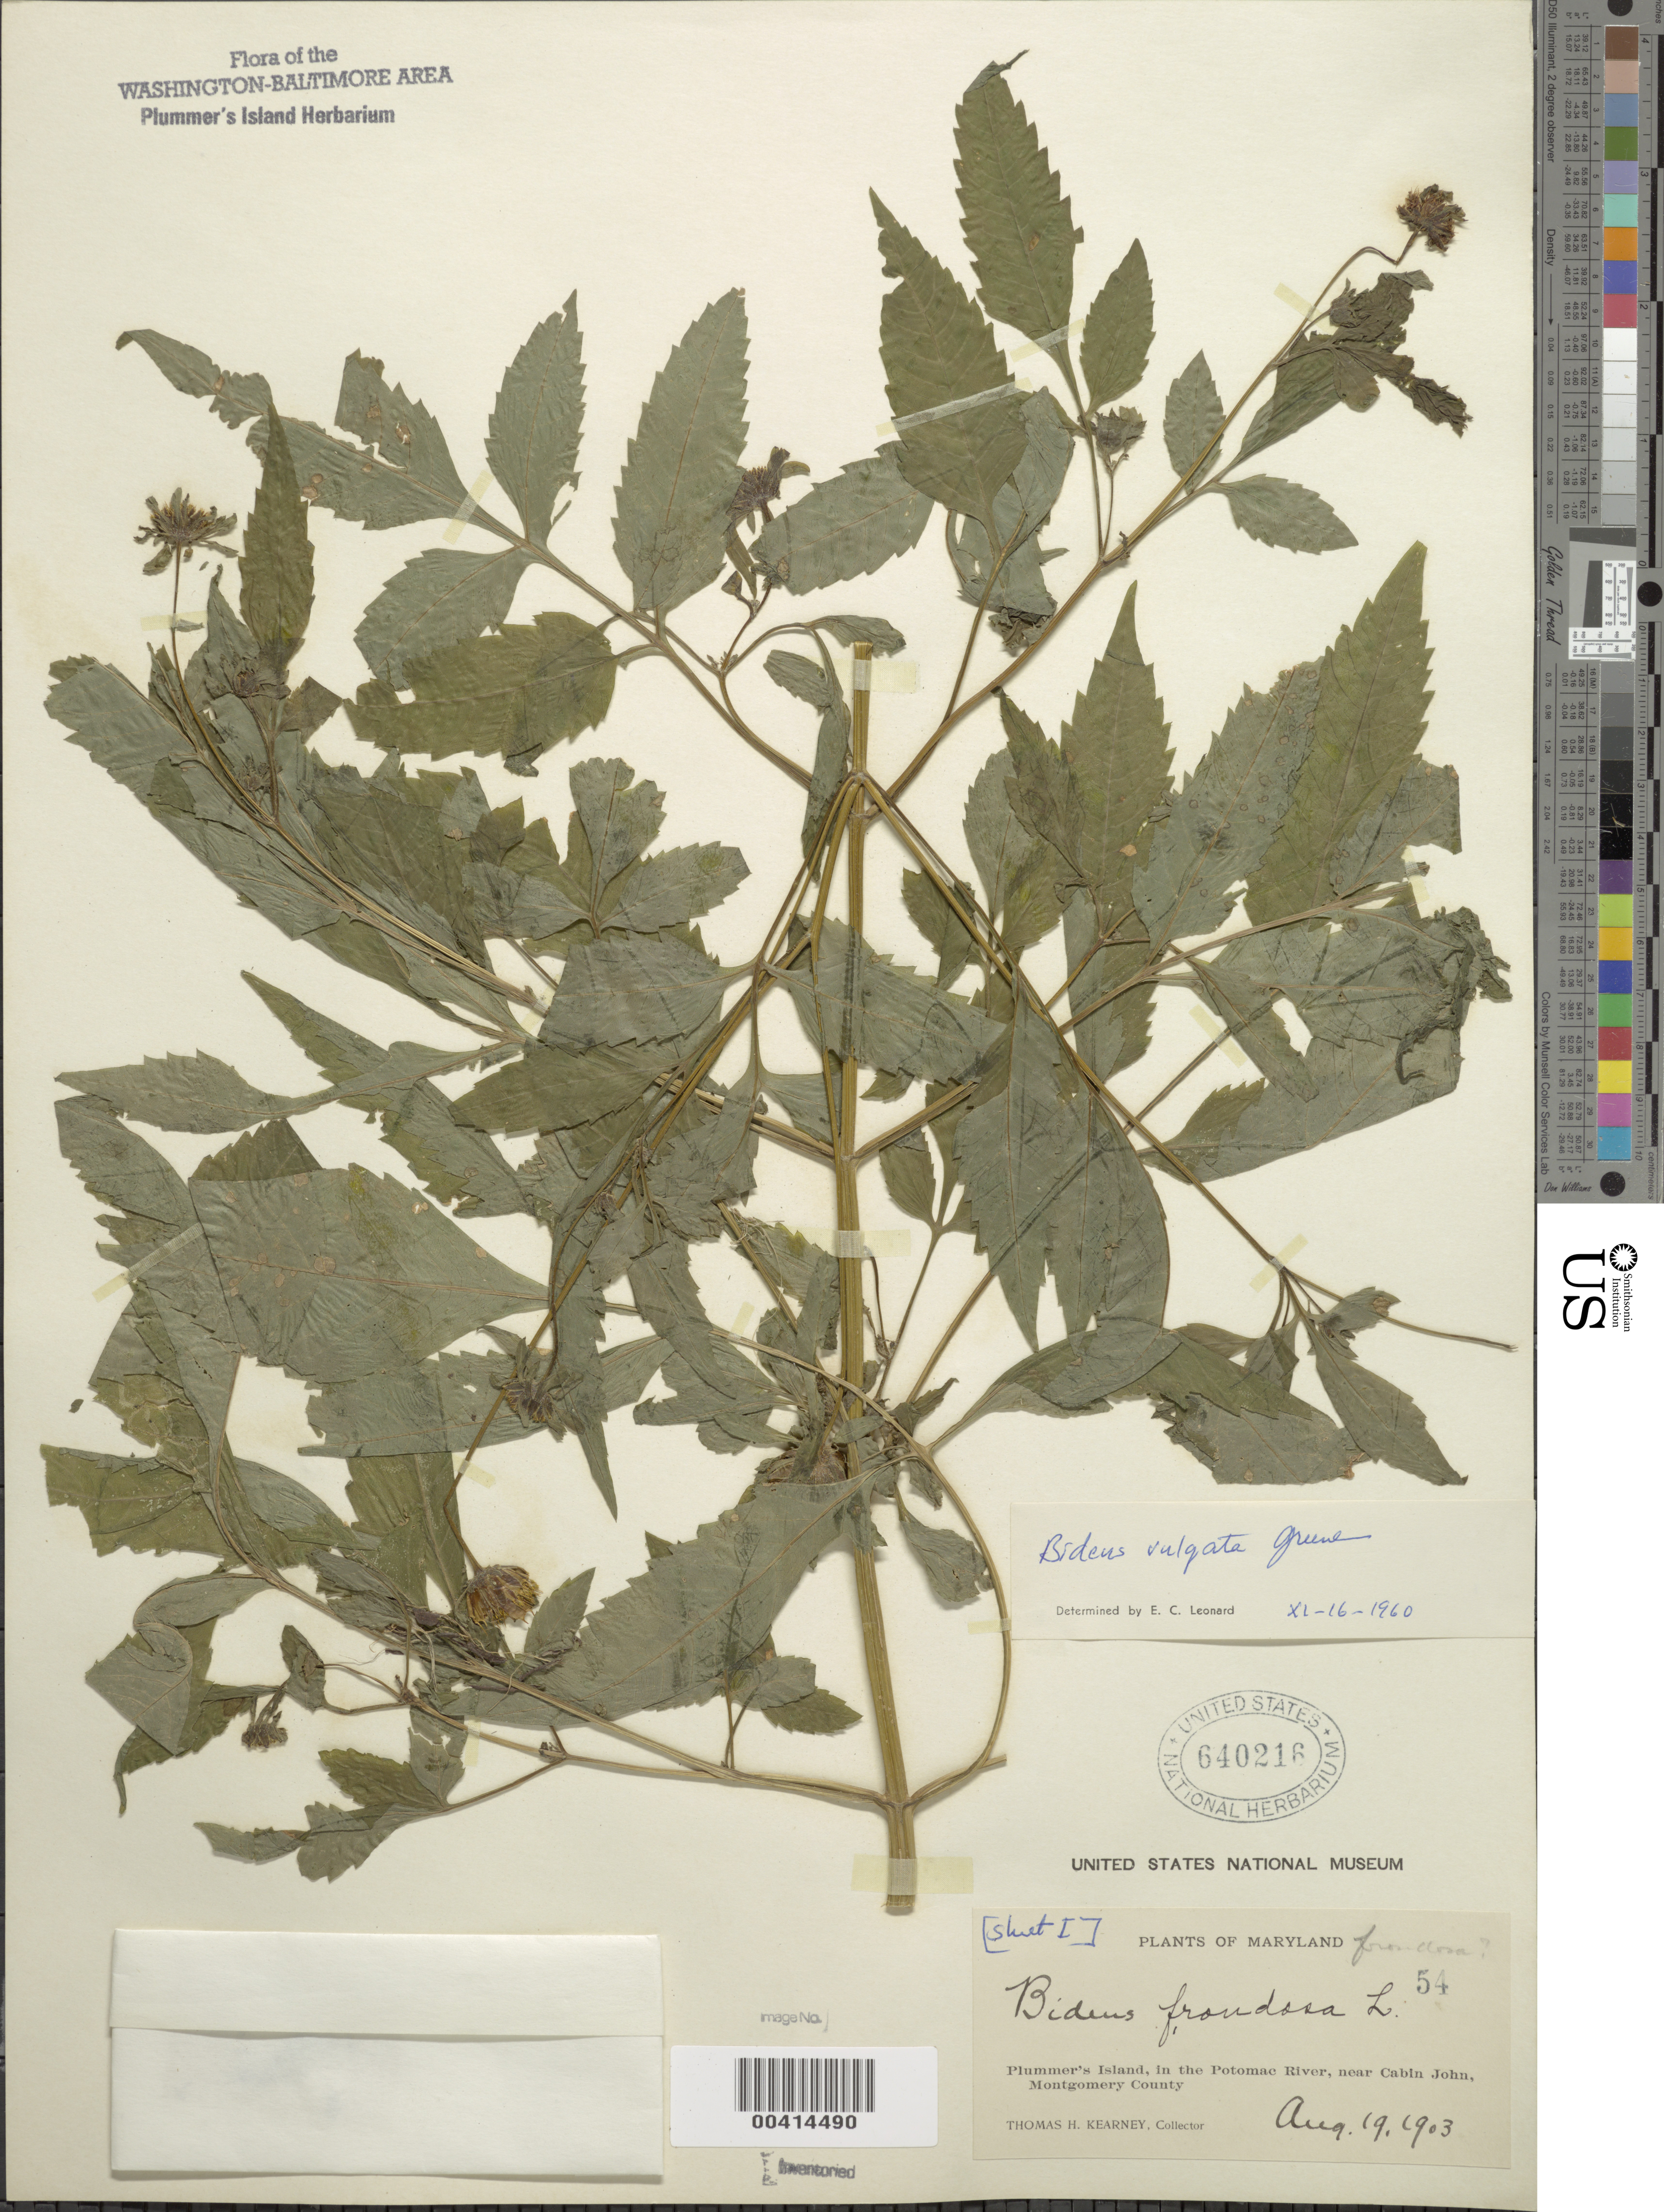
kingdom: Plantae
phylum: Tracheophyta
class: Magnoliopsida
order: Asterales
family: Asteraceae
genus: Bidens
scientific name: Bidens vulgata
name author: Greene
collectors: T. H. Kearney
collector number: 54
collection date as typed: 19 Aug 1903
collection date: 1903-08-19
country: United States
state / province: Maryland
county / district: Montgomery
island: Plummers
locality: Plummer's Island C. & O. Canal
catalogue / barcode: US 640216